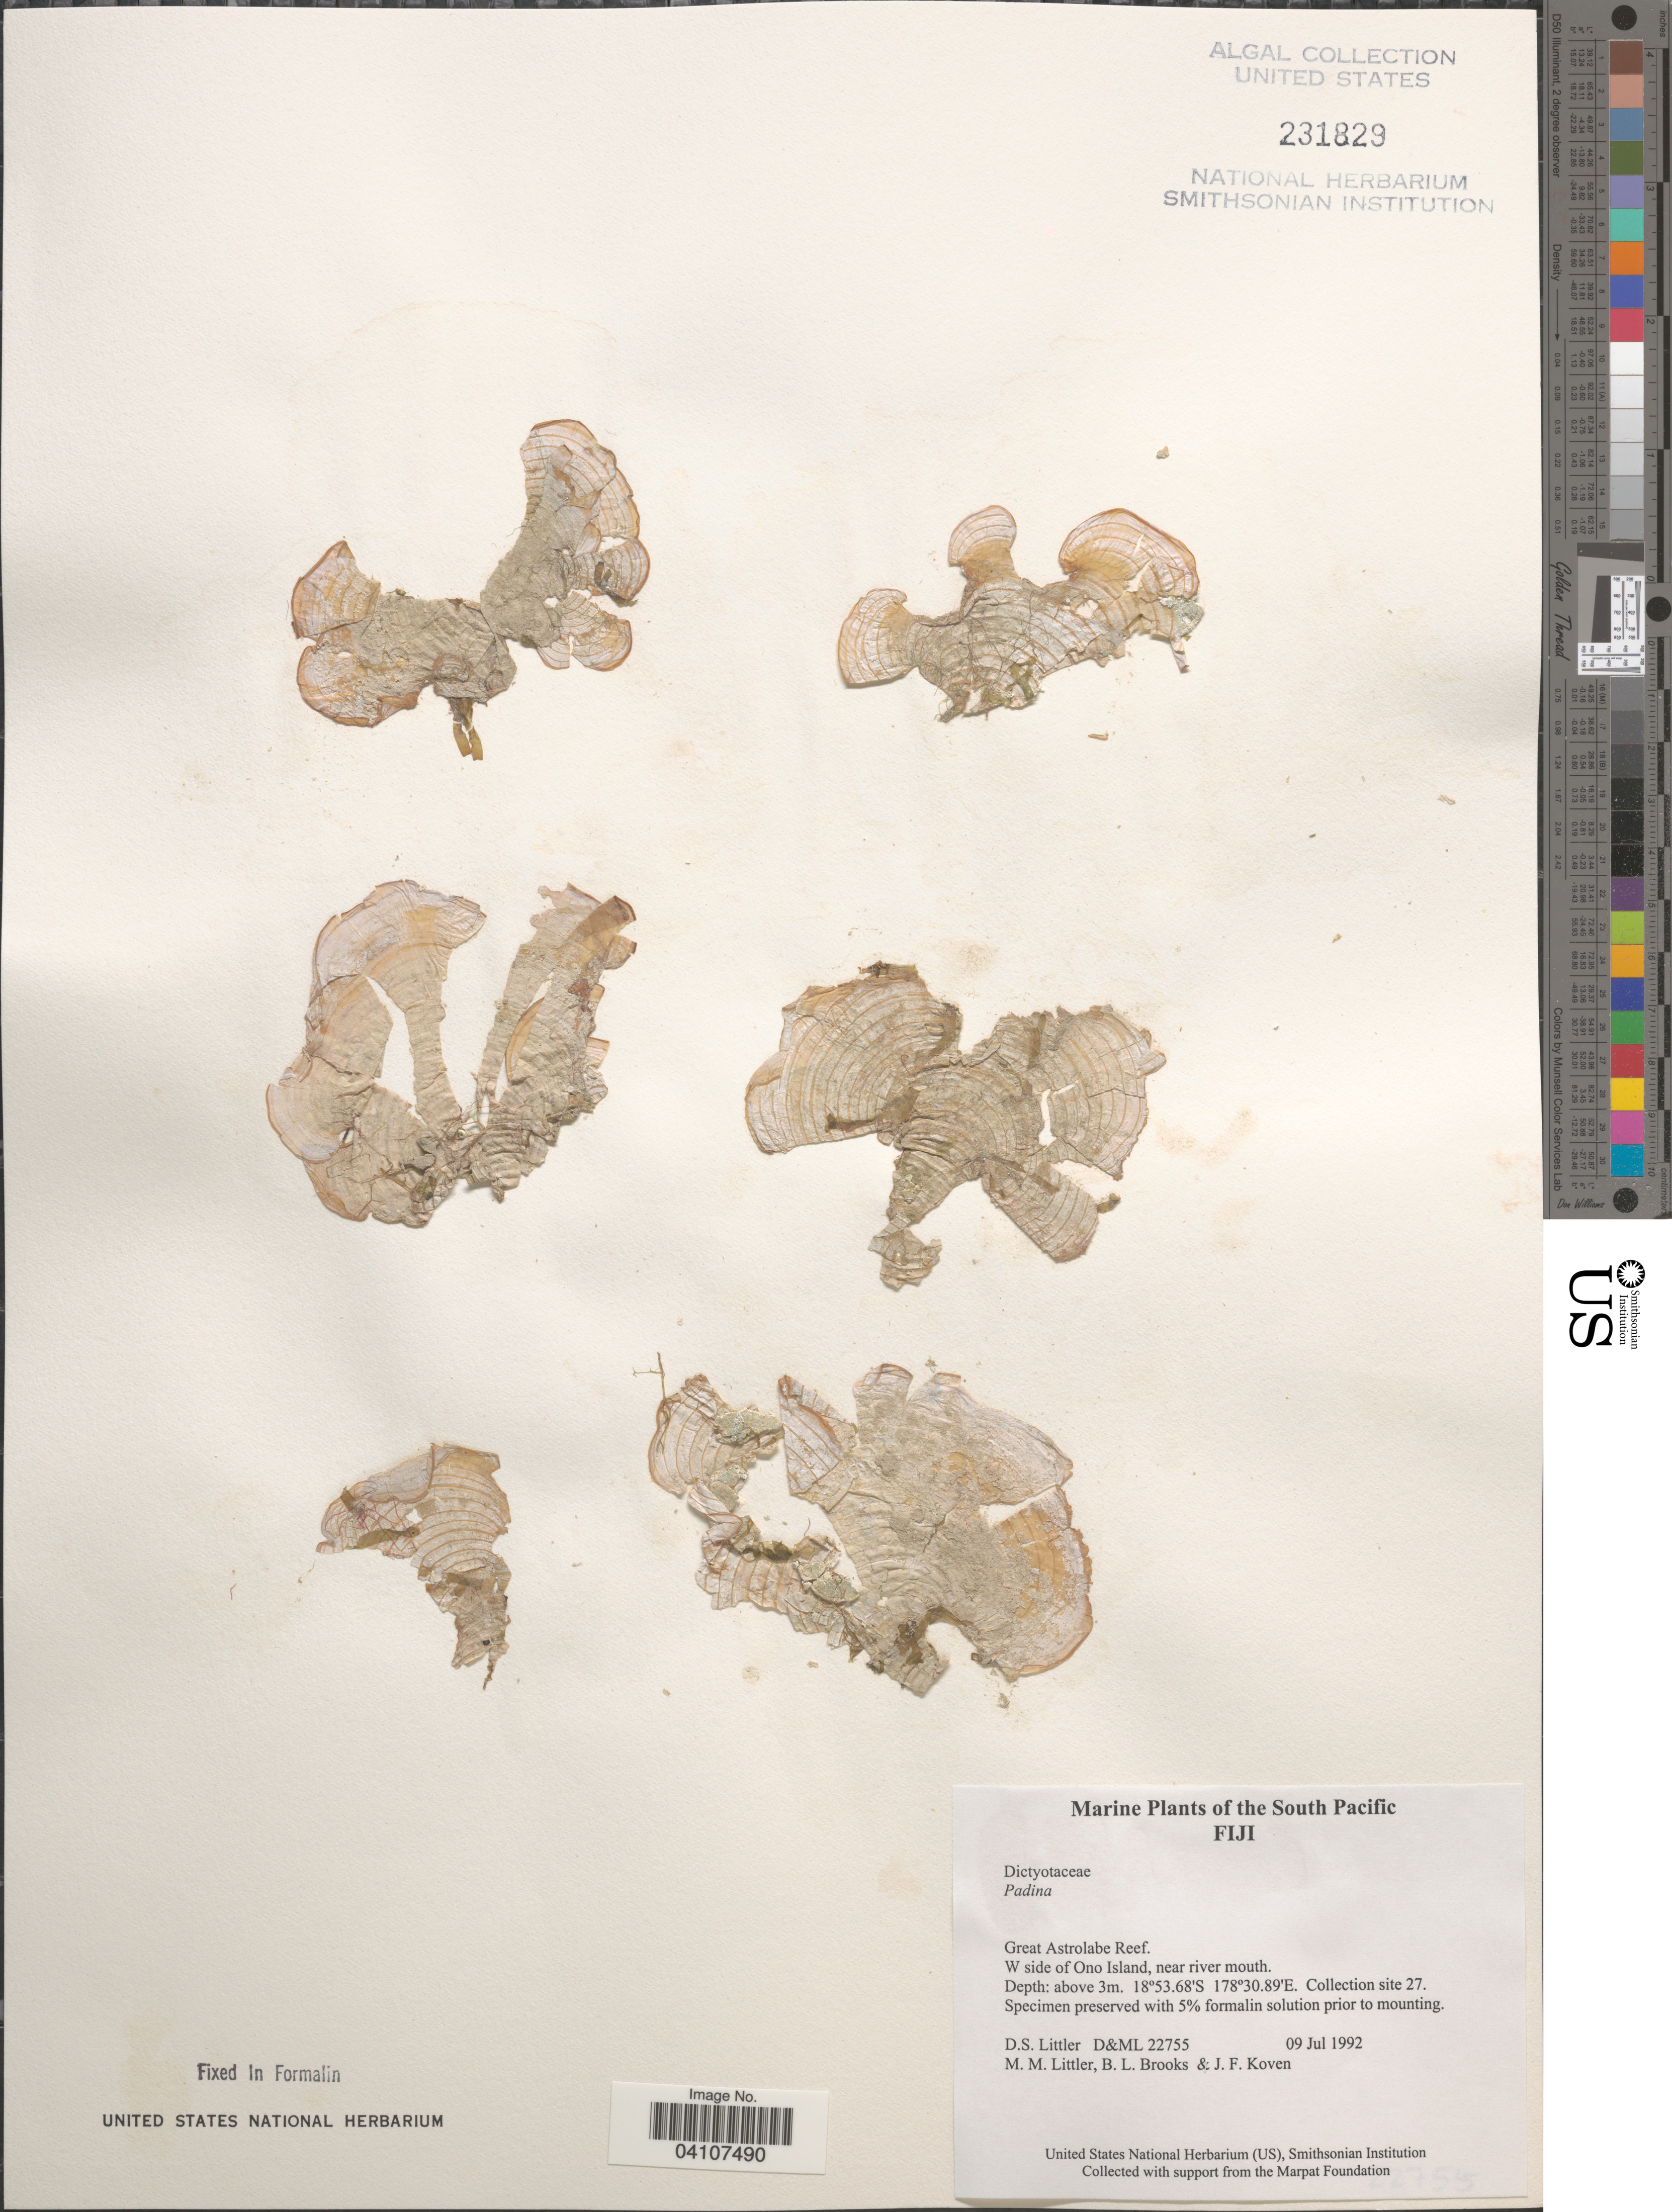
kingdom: Chromista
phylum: Ochrophyta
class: Phaeophyceae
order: Dictyotales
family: Dictyotaceae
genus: Padina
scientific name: Padina sp.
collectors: D. S. Littler, B. Brooks & J. Koven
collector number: D&ML 22755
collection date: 1992-07-09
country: Fiji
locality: The South Pacific. Great Astrolabe Reef. W side of Ono Island, near river mouth. Collection site 27.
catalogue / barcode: US 231829